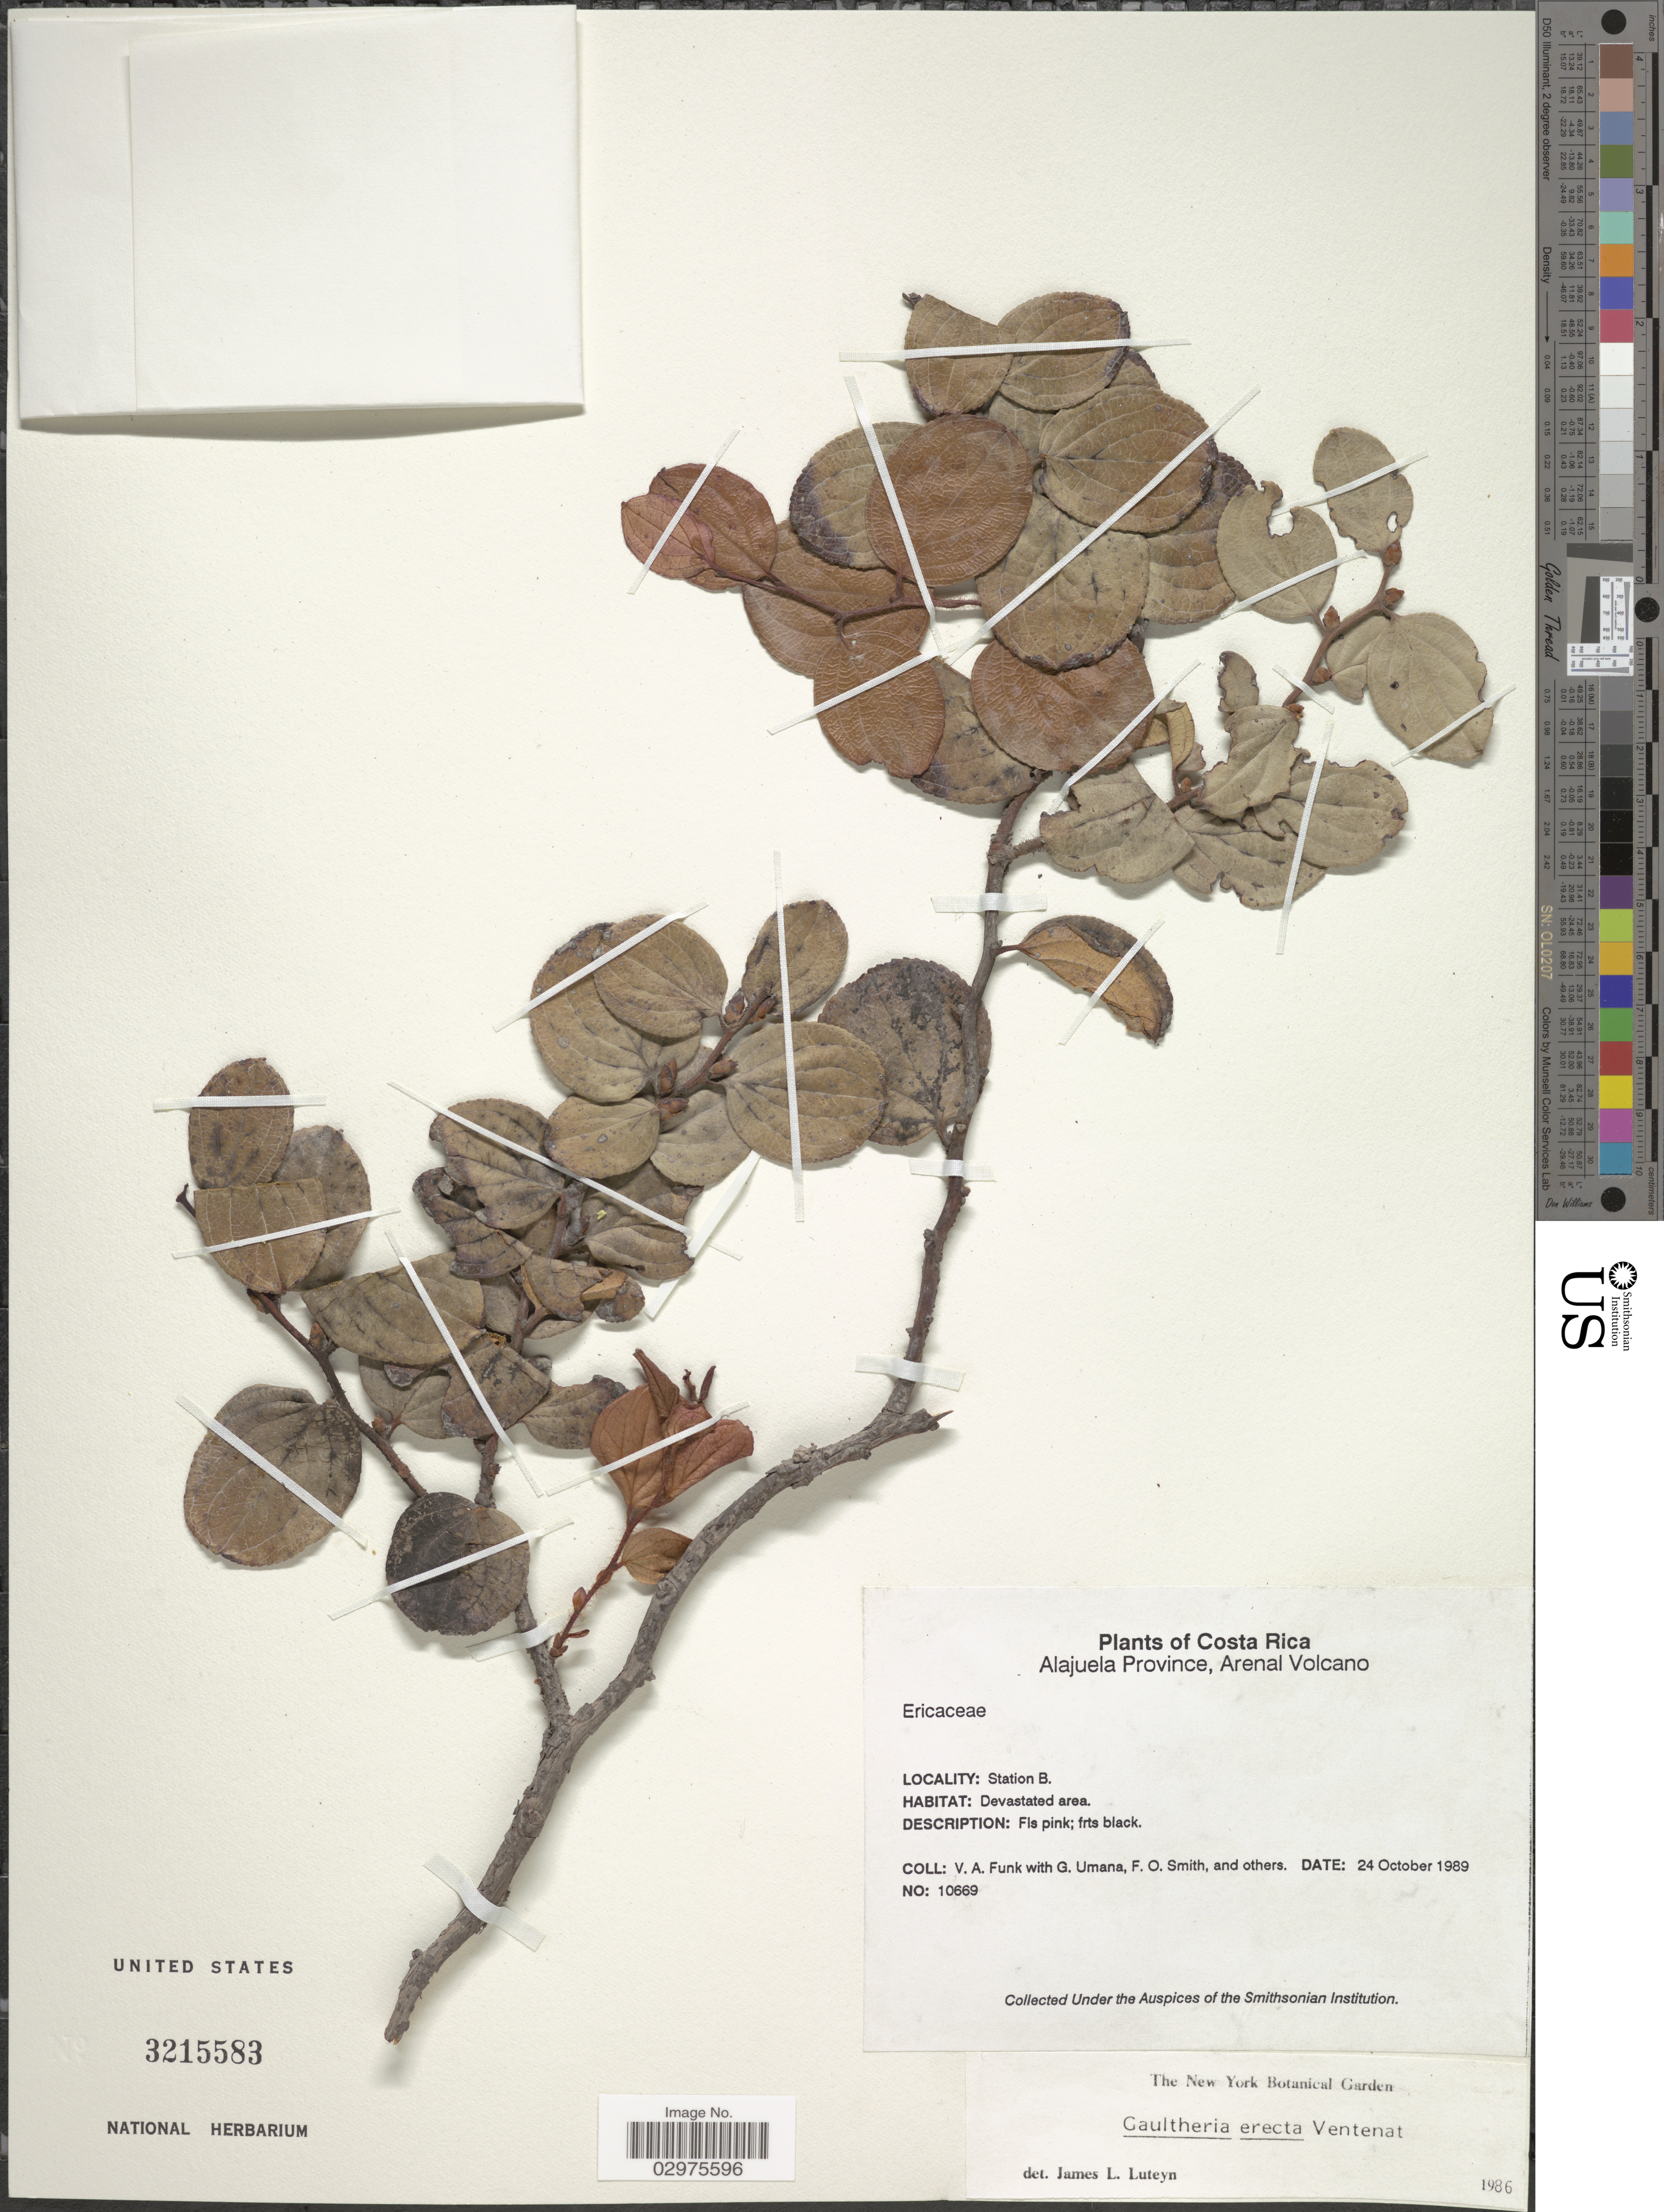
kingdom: Plantae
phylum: Tracheophyta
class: Magnoliopsida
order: Ericales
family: Ericaceae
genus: Gaultheria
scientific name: Gaultheria erecta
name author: Vent.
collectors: V. Funk, G. Umana, F. Smith & et al.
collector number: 10669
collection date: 1989-10-24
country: Costa Rica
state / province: Alajuela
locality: Arenal Volcano. Station B.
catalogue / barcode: US 3215583